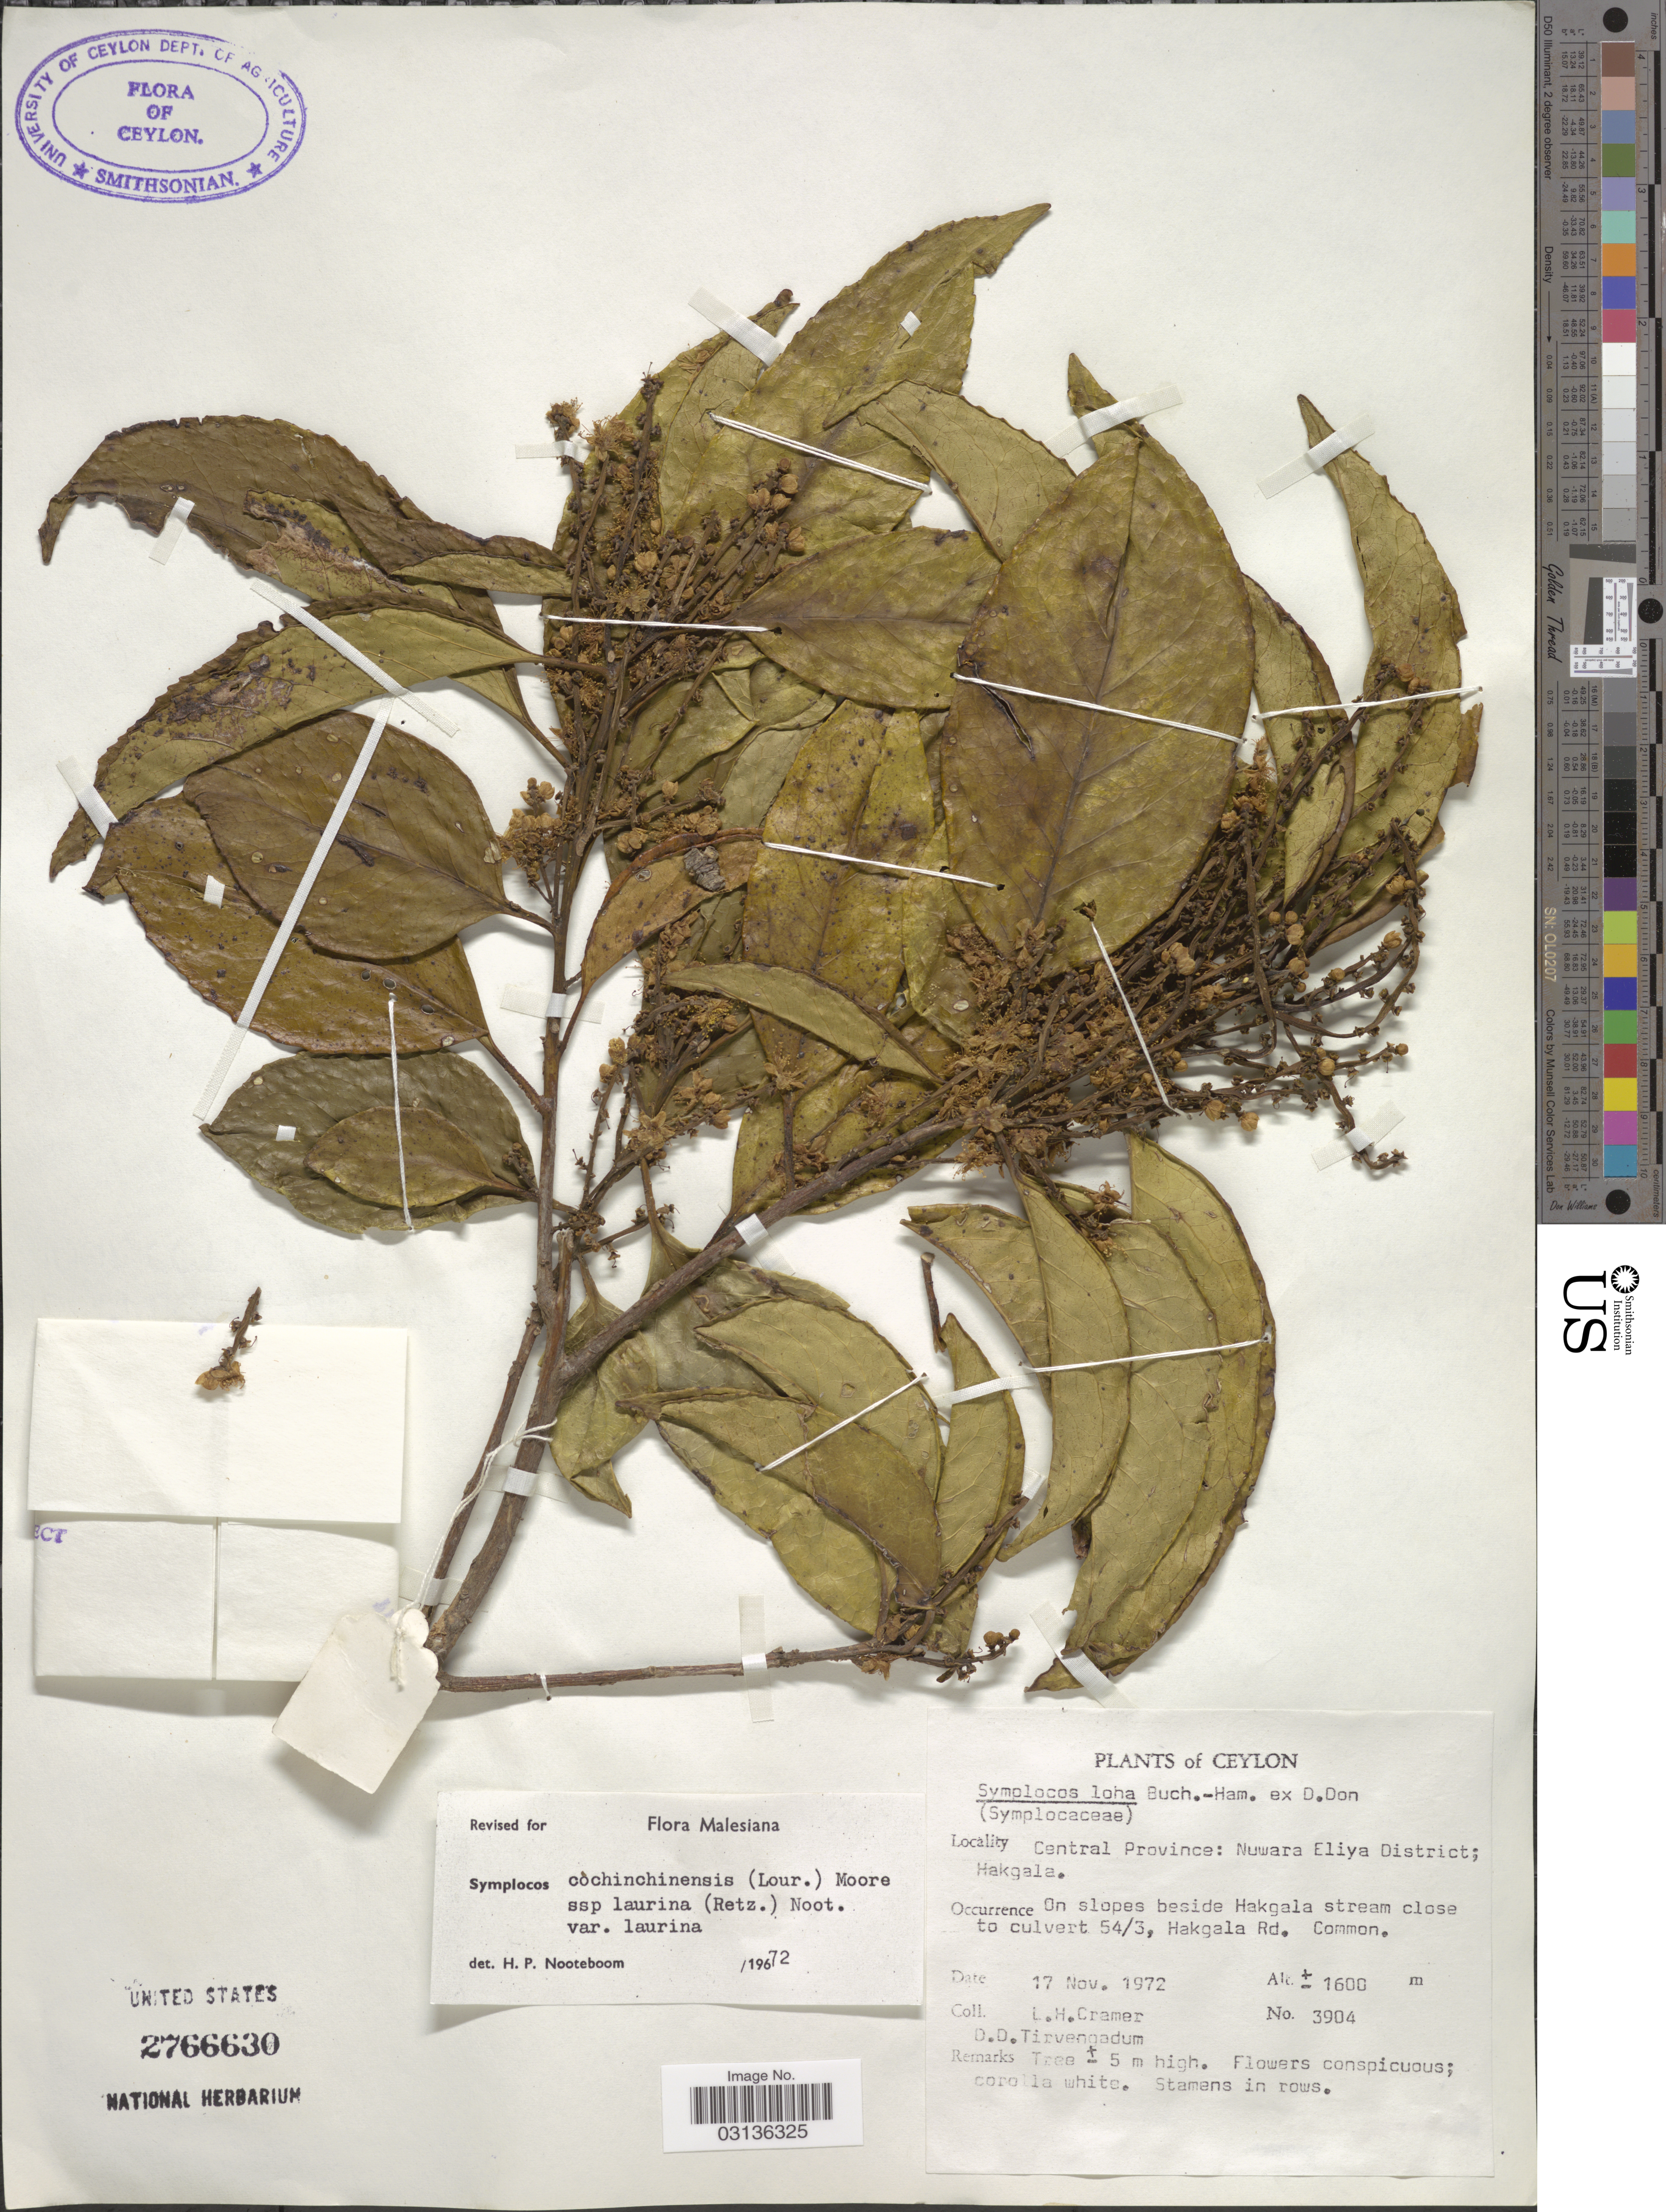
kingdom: Plantae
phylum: Tracheophyta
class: Magnoliopsida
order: Ericales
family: Symplocaceae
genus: Symplocos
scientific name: Symplocos cochinchinensis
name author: (Lour.) S. Moore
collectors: L. H. Cramer & D. Tirvengadum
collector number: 3904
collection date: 1972-11-17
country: Sri Lanka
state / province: Central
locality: Ceylon. Central Province: Nuwara Eliya District; Hakgala. On slopes beside Hakgala stream close to culvert 54/3, Hakgala Rd.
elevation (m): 1600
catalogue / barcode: US 2766630